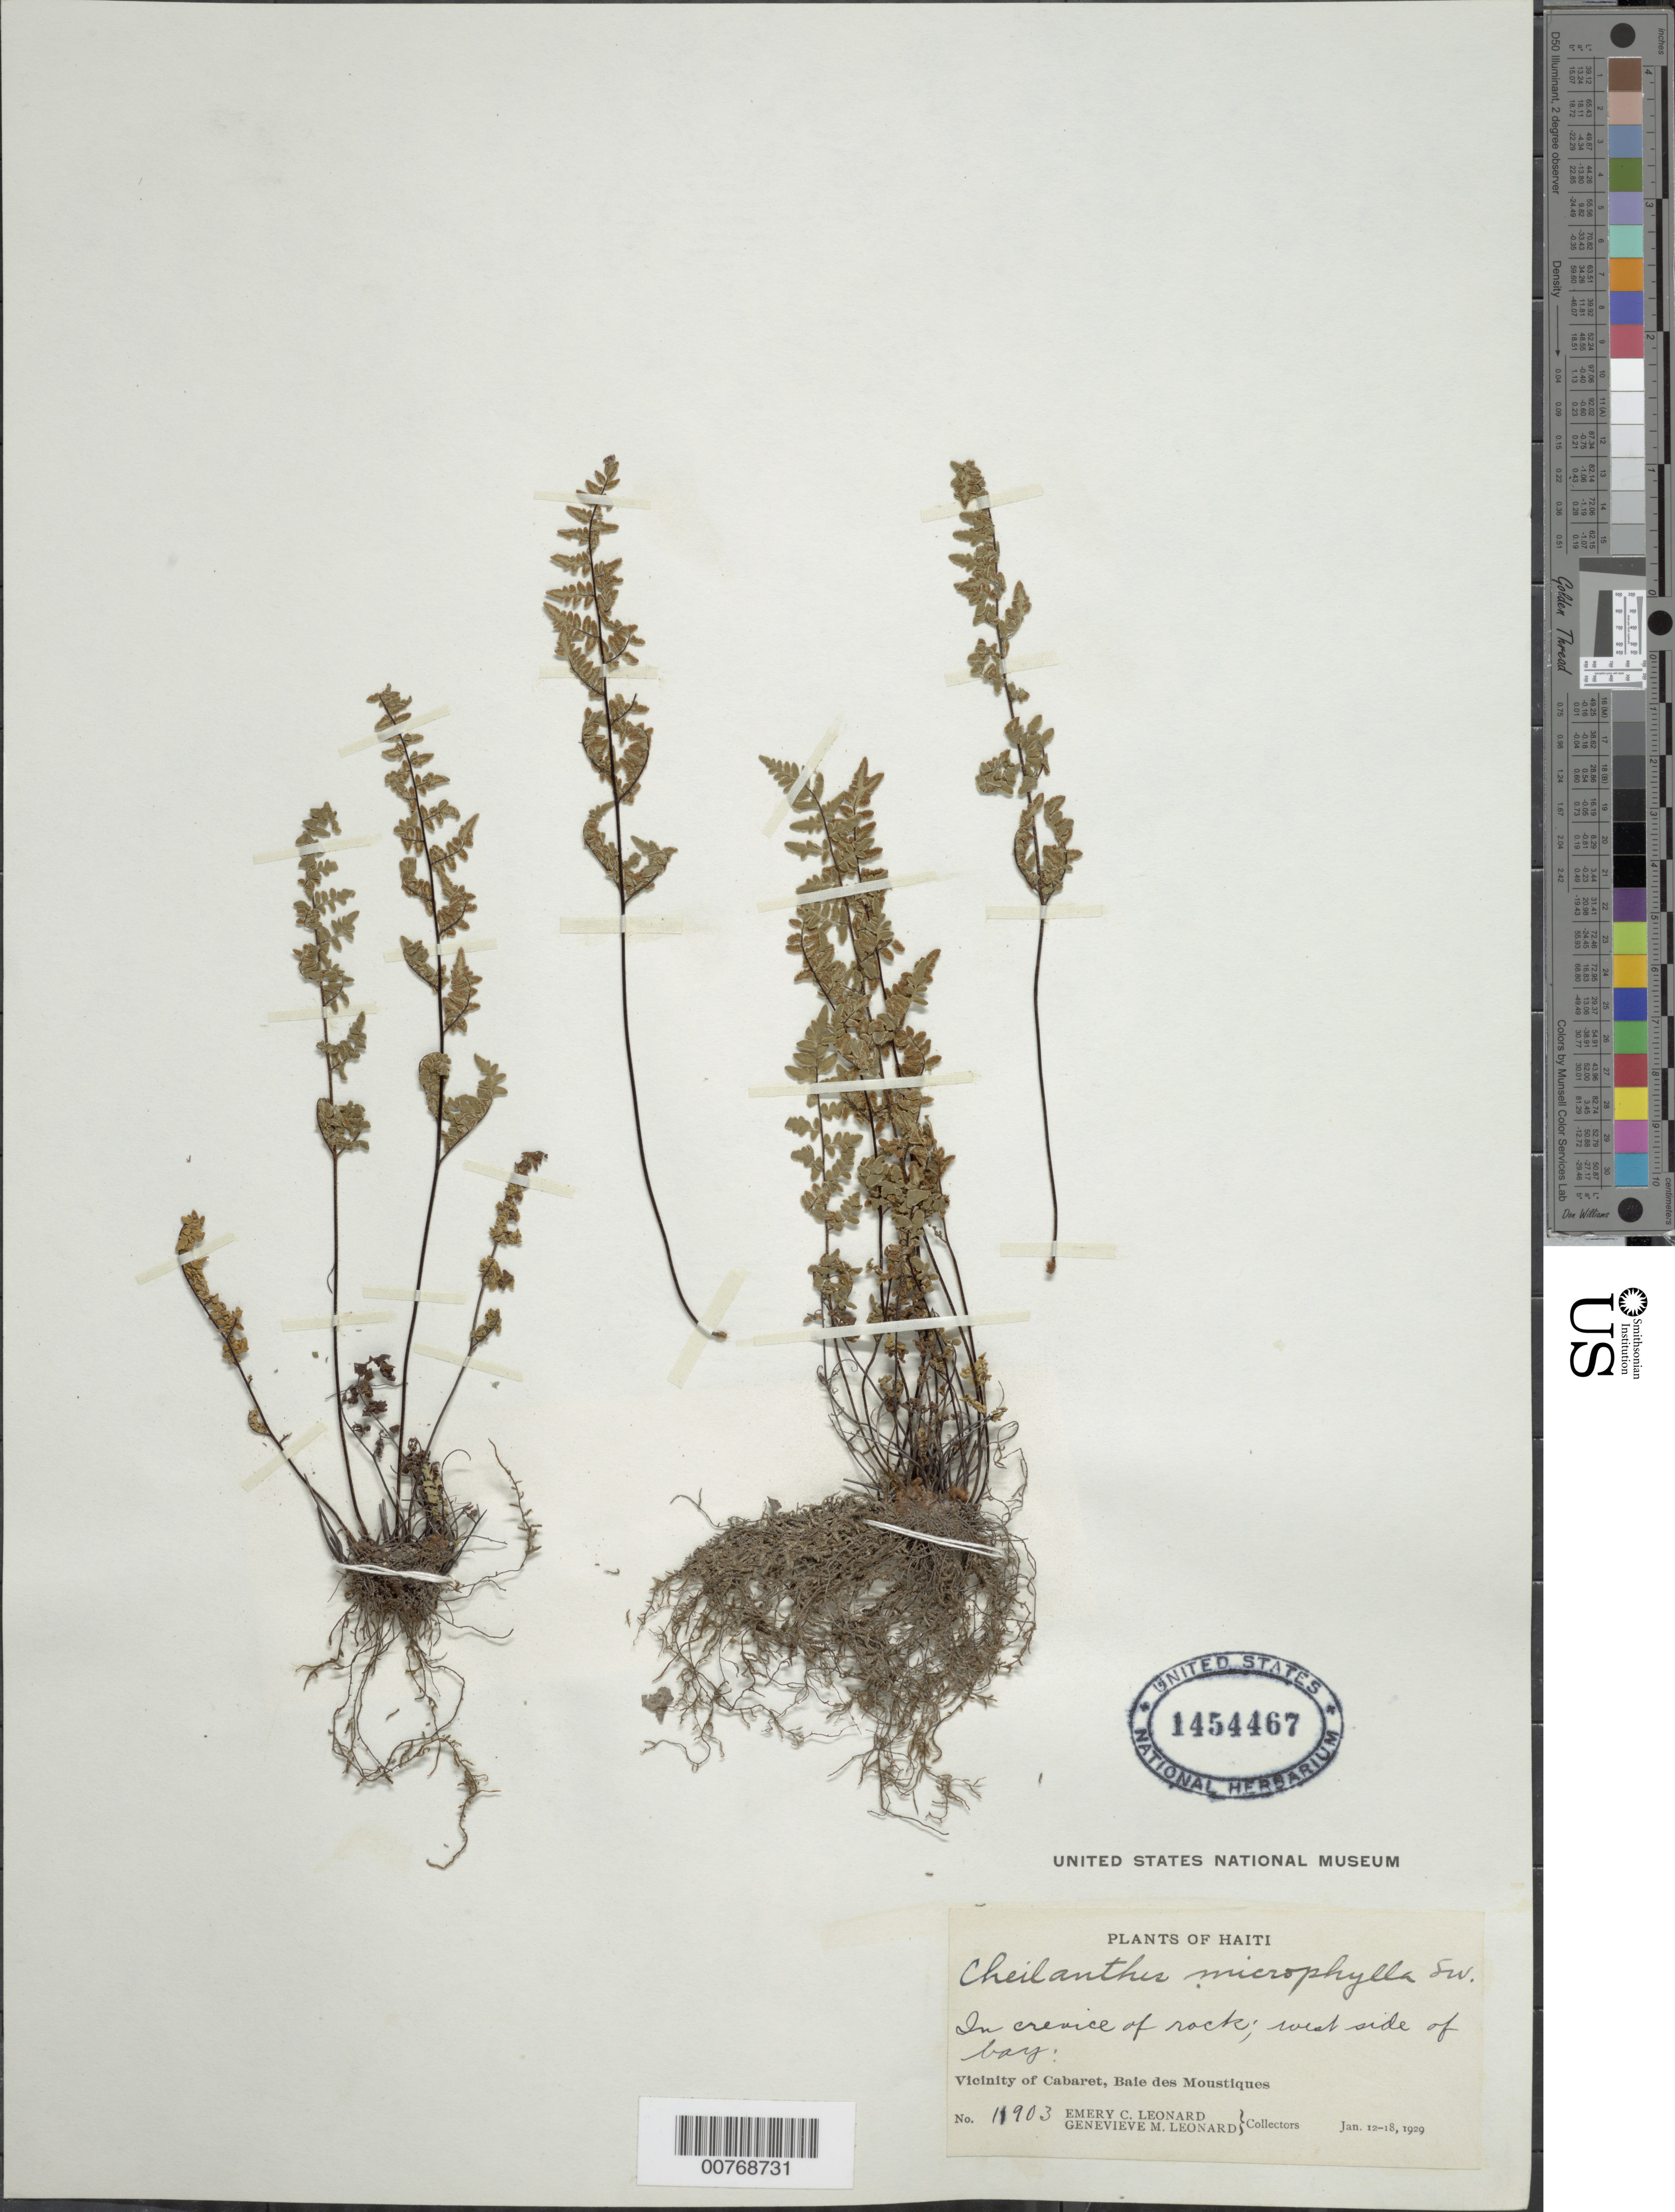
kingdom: Plantae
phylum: Tracheophyta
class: Polypodiopsida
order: Polypodiales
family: Pteridaceae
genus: Myriopteris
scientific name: Myriopteris microphylla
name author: (Sw.) Grusz & Windham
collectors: E. C. Leonard & G. M. Leonard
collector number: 11903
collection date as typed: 12 Jan 1929 to 18 Jan 1929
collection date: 1929-01-12/1929-01-18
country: Haiti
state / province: Nord-Óuest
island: Hispaniola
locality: Vicinity of Cabaret, Baie des Moustiques, west side of bay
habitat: Crevices of rock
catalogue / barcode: US 1454467